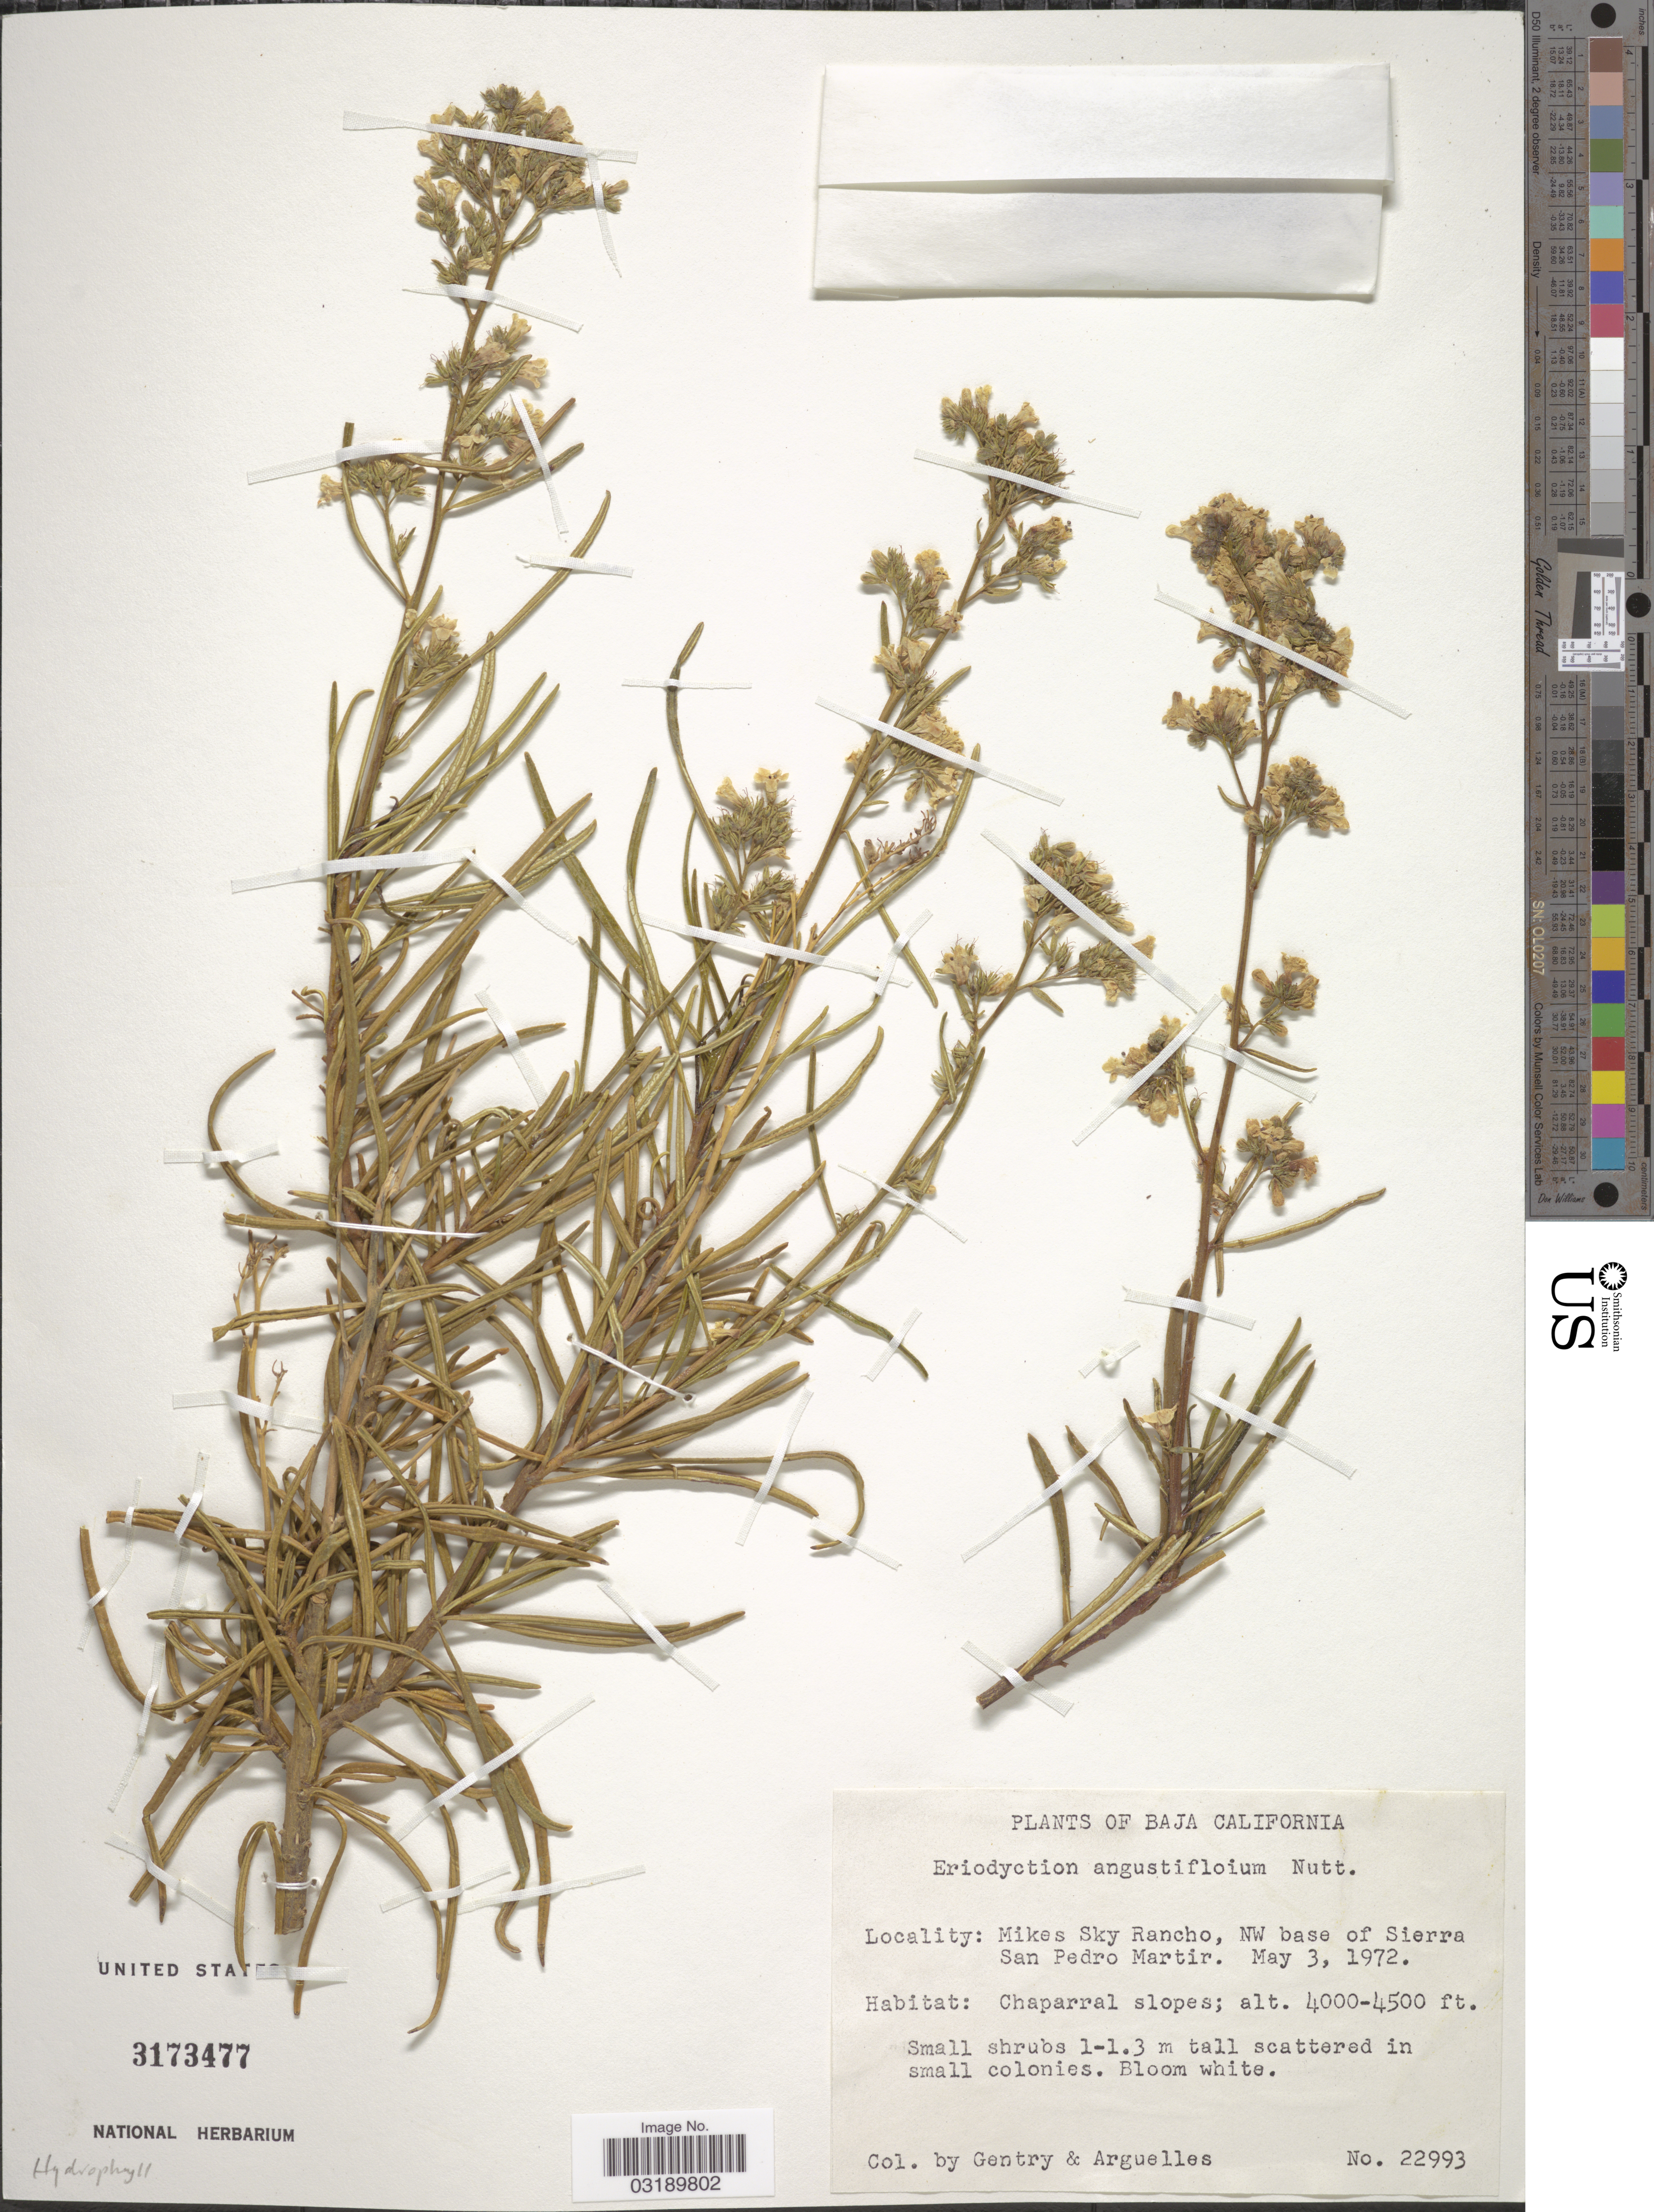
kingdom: Plantae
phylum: Tracheophyta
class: Magnoliopsida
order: Boraginales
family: Namaceae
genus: Eriodictyon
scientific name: Eriodictyon angustifolium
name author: Nutt.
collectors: Gentry, -- & Arguelles, --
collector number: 22993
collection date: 1972-05-03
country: Mexico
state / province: Baja California Norte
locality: Mikes Sky Rancho, NW base of Sierra San Pedro Martir.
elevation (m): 1219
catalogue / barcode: US 3173477